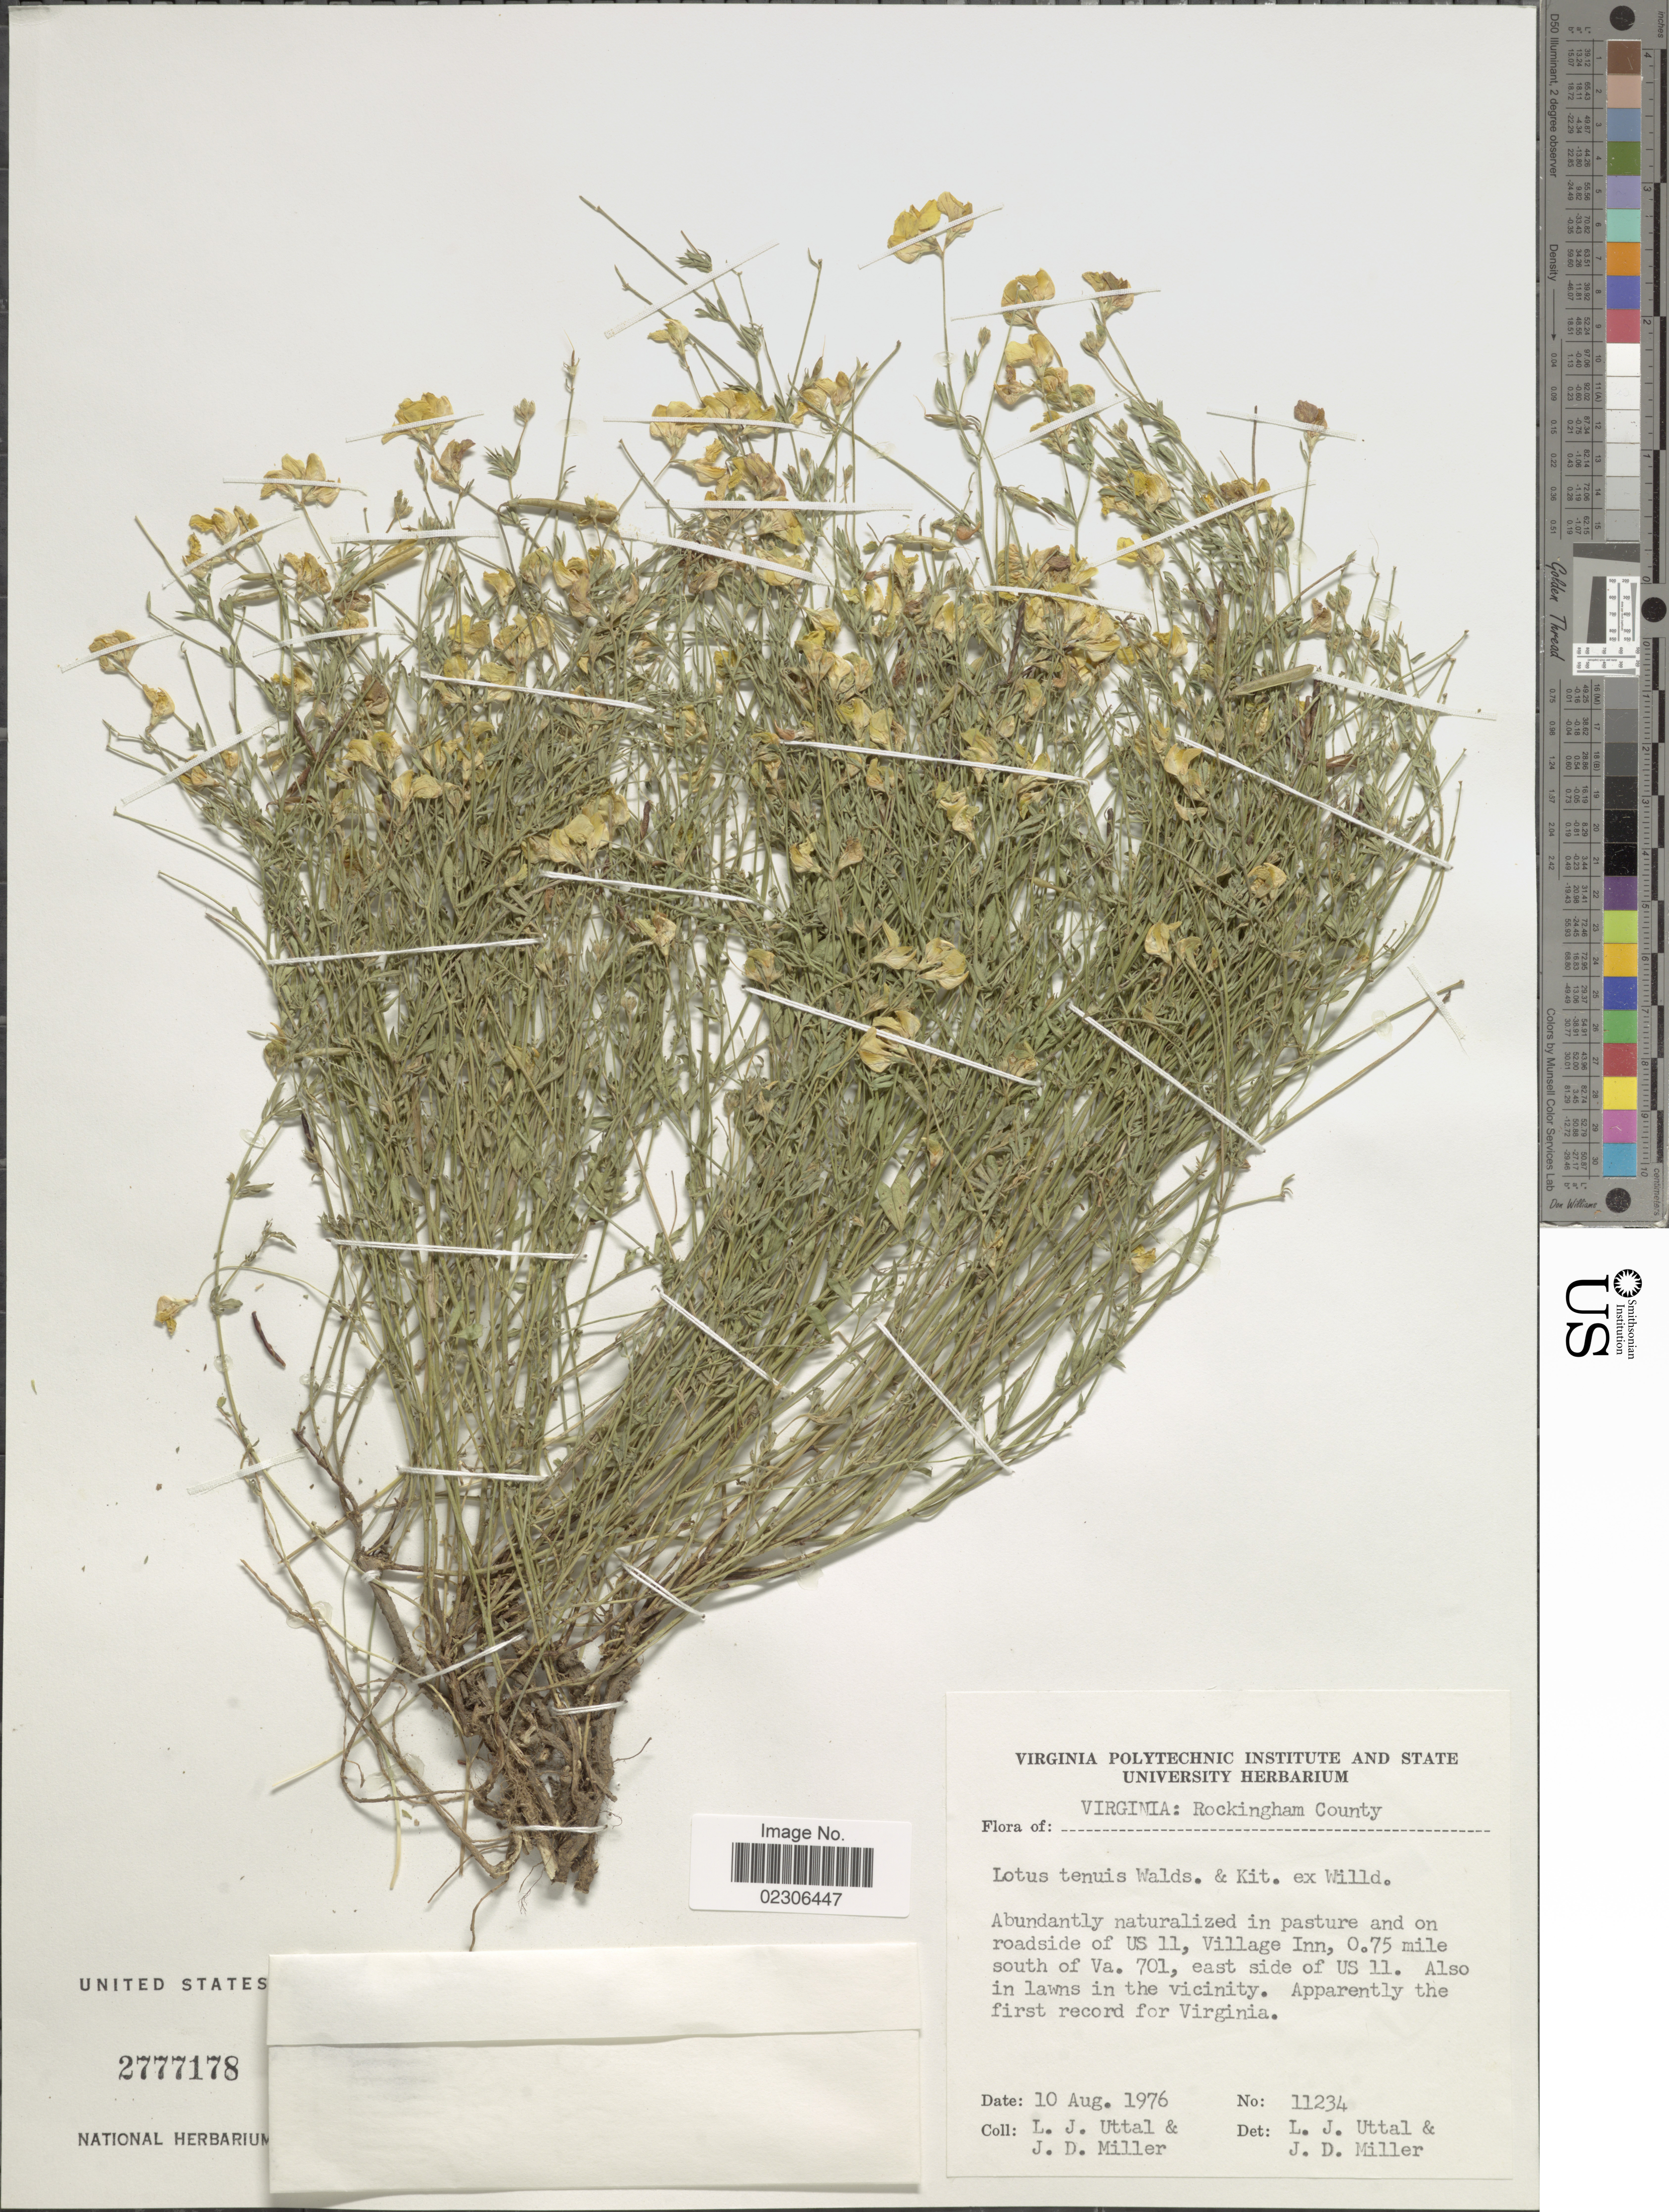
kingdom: Plantae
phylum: Tracheophyta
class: Magnoliopsida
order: Fabales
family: Fabaceae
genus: Lotus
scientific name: Lotus tenuis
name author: Waldst. & Kit.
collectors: L. Uttal & J. Miller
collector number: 11234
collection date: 1976-08-10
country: United States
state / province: Virginia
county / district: Rockingham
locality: Virginia: Rockingham County, Abundantly naturalized in pasture and on roadside of US 11, Village Inn, 0.75 mile south of Va 701, east side of US 11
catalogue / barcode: US 2777178